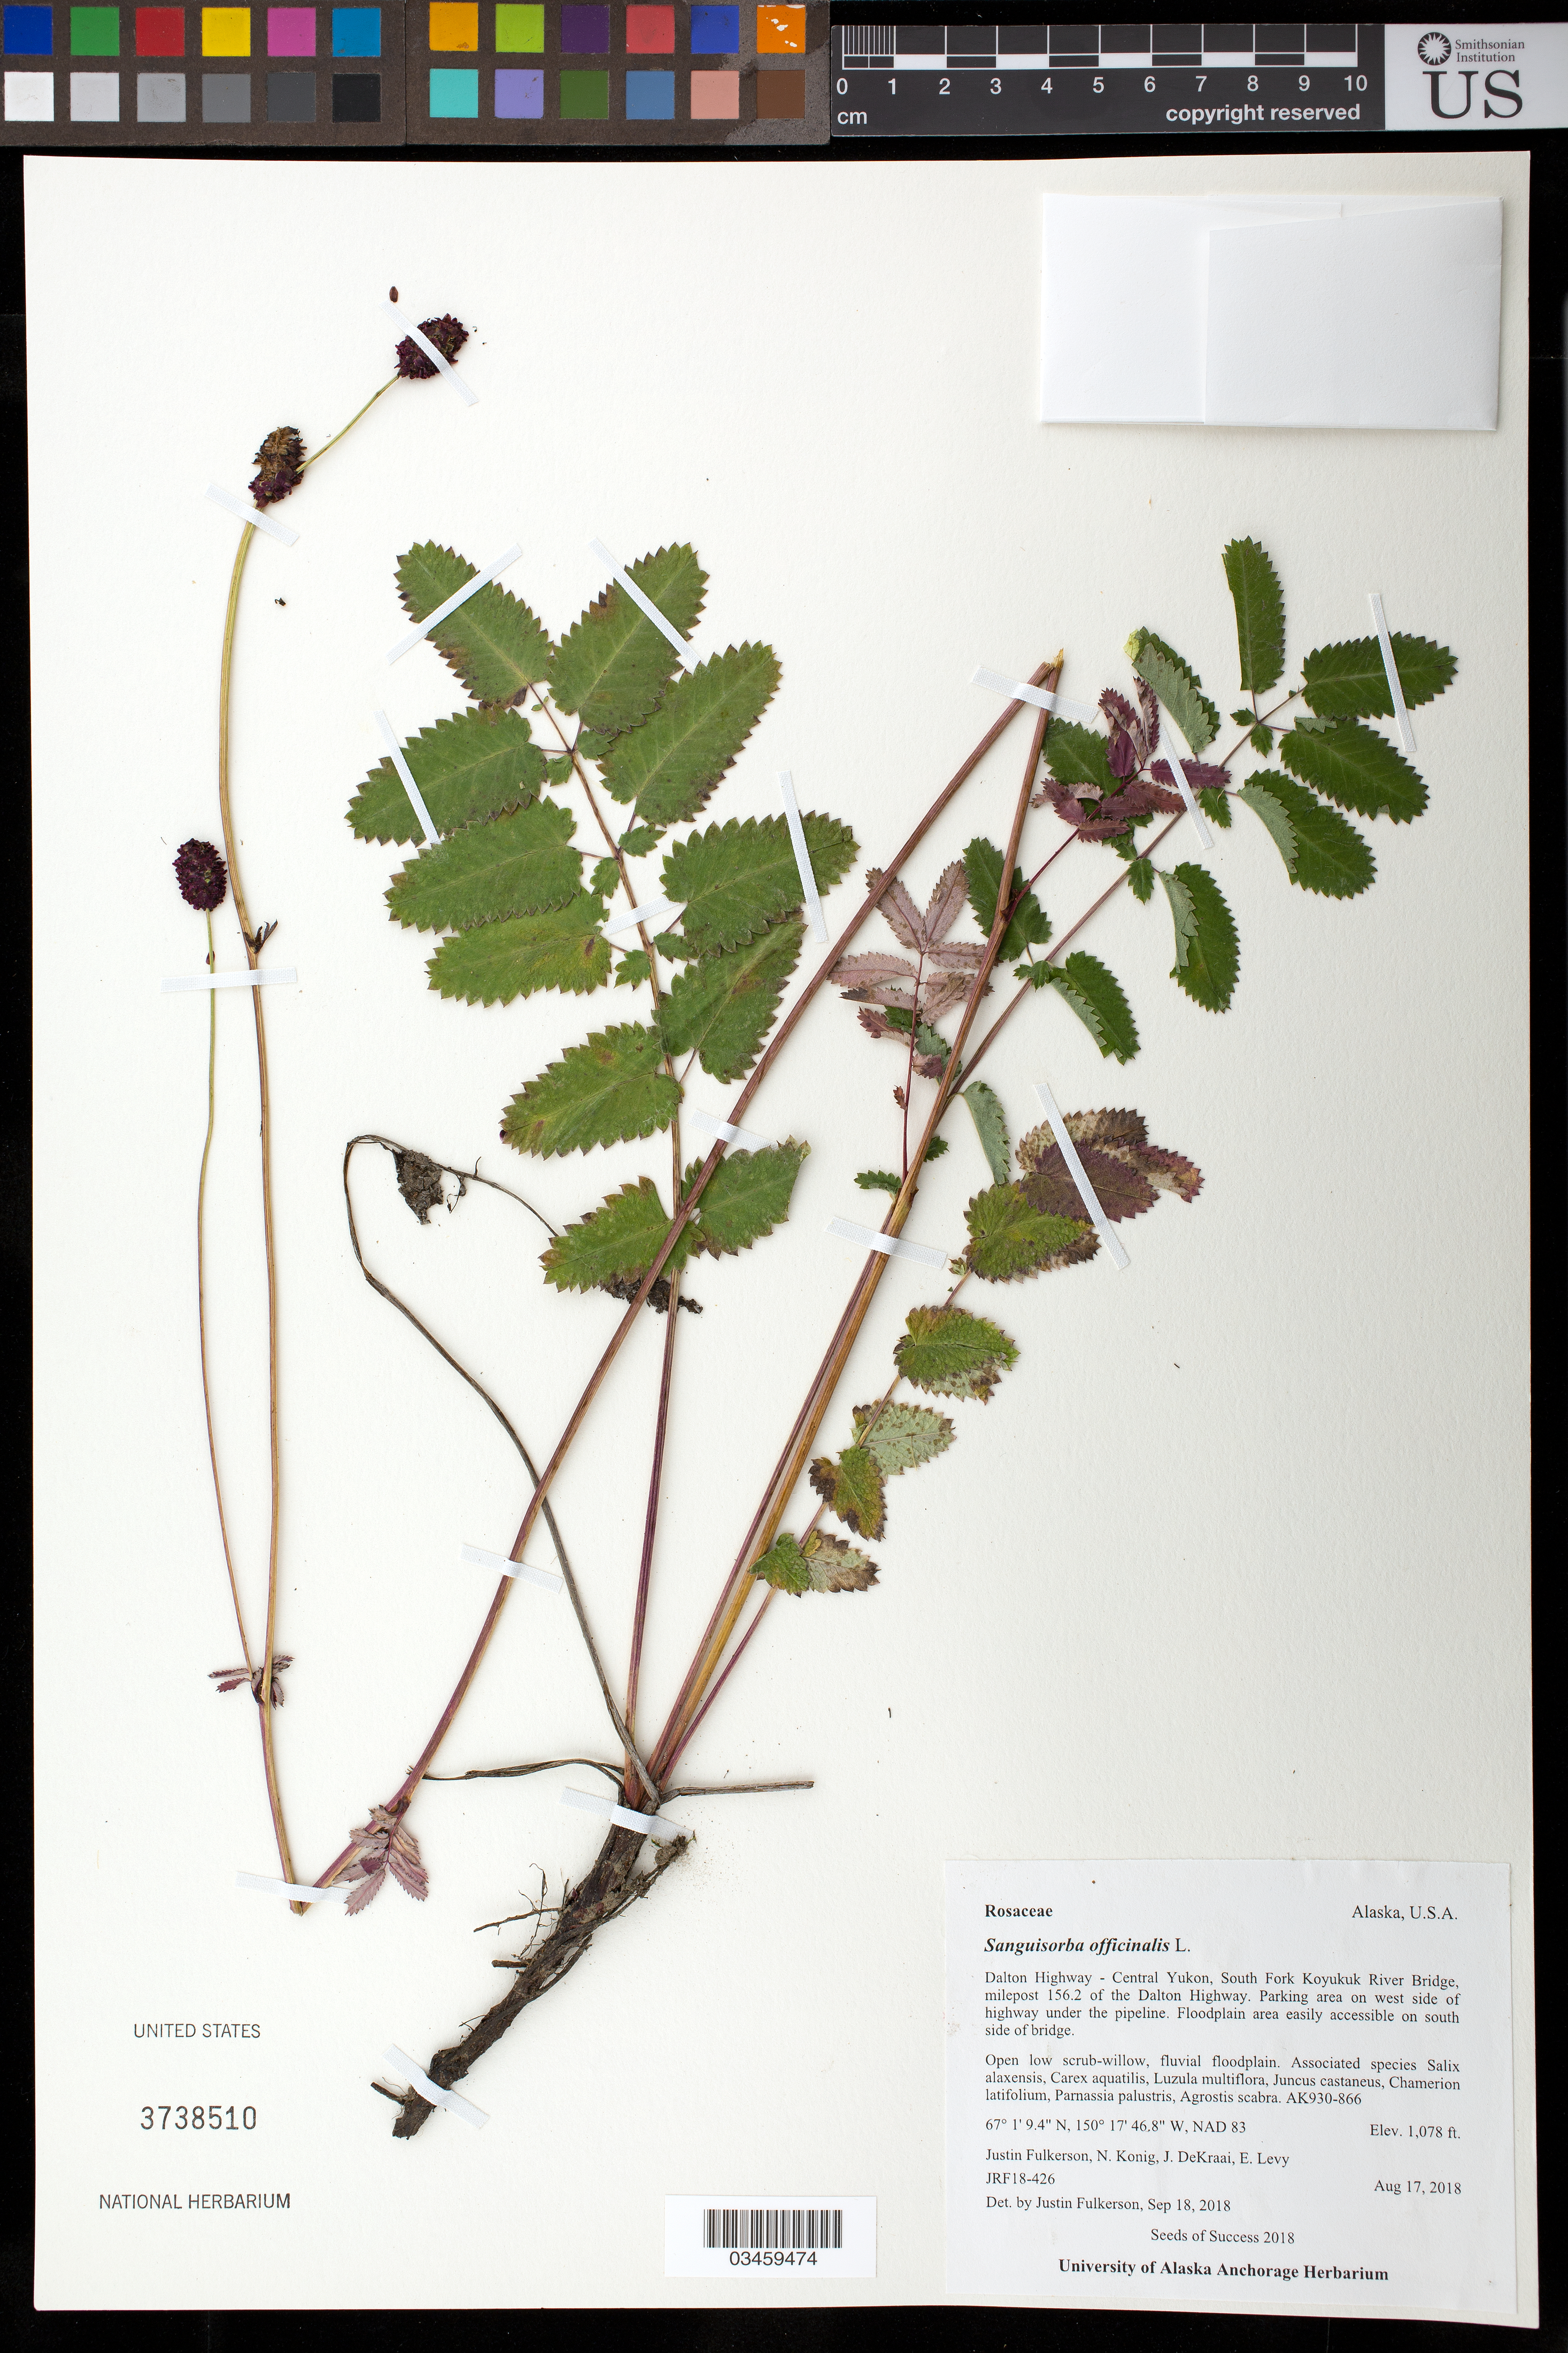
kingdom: Plantae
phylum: Tracheophyta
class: Magnoliopsida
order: Rosales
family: Rosaceae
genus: Sanguisorba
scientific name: Sanguisorba officinalis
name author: L.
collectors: J. Fulkerson, N. Konig, E. Levy & J. Dekraai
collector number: JRF18-426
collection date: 2018-08-17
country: United States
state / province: Alaska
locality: Dalton Hwy- Central Yukon, S Fork Koyukuk River Bridge, milepost 156.2 of the Dalton Hwy, parking area on W side of Hwy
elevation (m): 329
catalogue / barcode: US 3738510